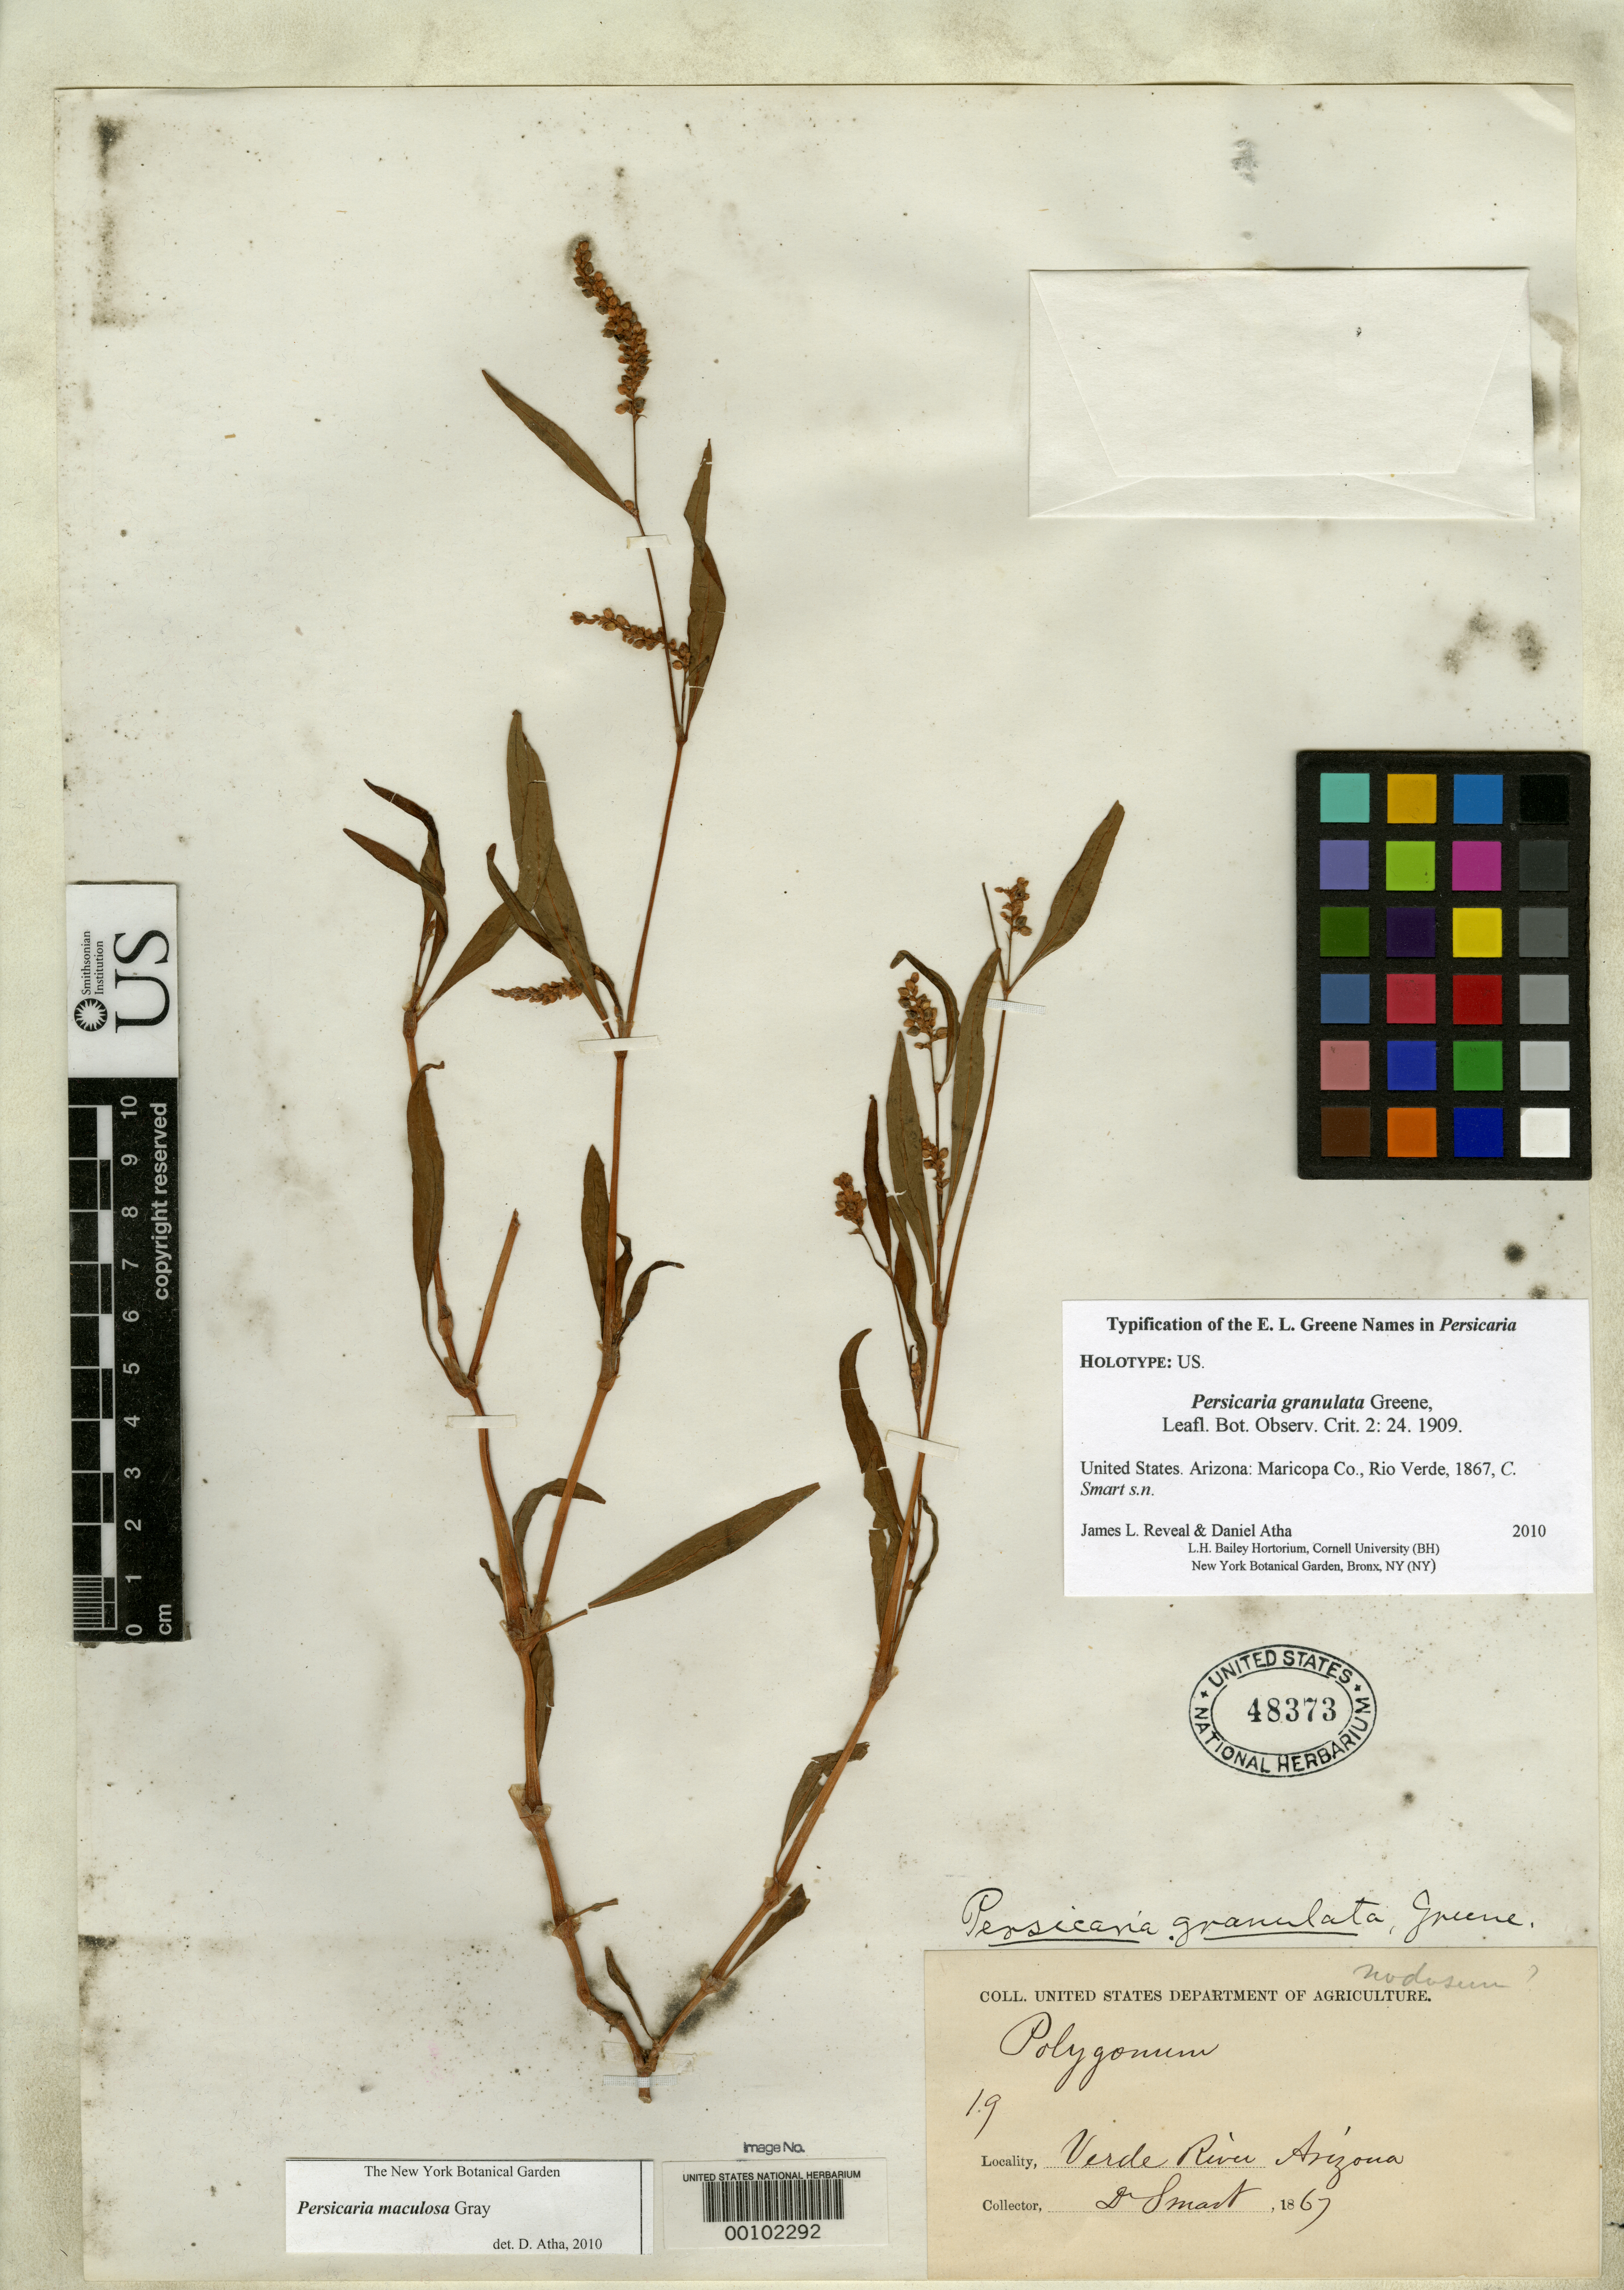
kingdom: Plantae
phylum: Tracheophyta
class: Magnoliopsida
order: Caryophyllales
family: Polygonaceae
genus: Persicaria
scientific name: Persicaria granulata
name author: Greene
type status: Holotype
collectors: C. Smart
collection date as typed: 1867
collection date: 1867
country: United States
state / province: Arizona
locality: Rio Verde.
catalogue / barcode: US 48373